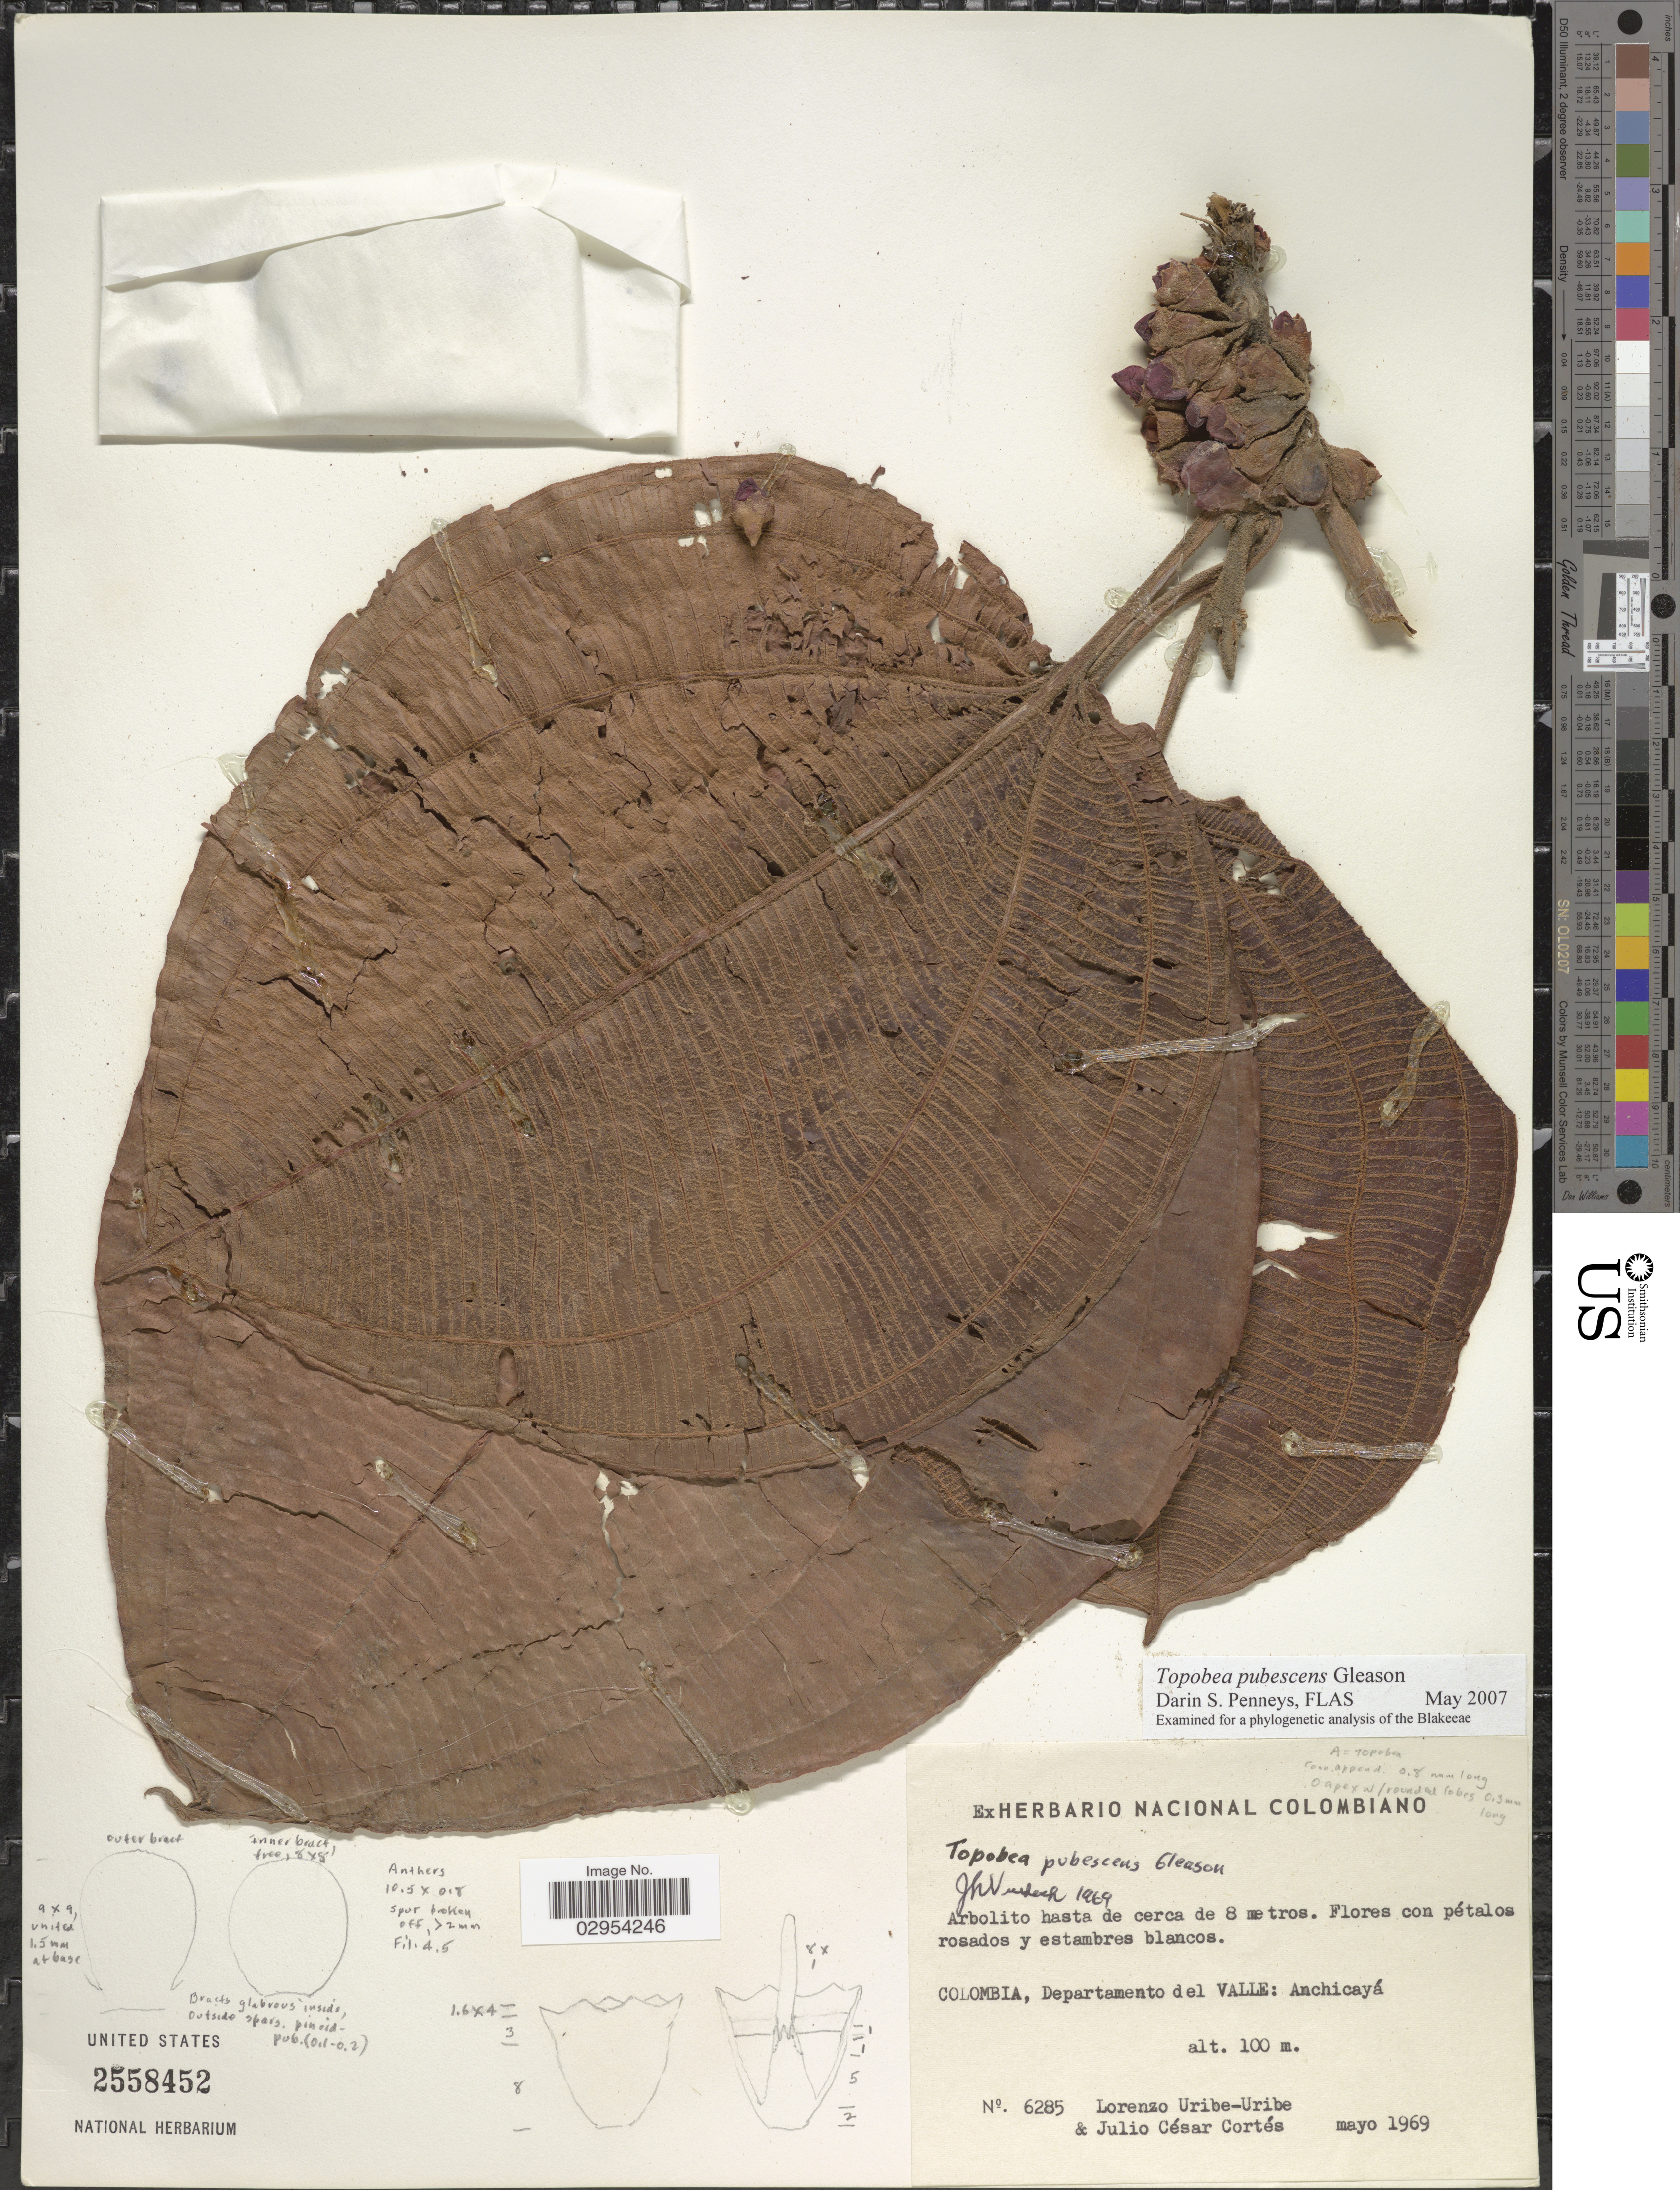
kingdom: Plantae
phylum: Tracheophyta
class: Magnoliopsida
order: Myrtales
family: Melastomataceae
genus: Topobea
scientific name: Topobea pubescens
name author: Gleason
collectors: L. Uribe & J. Cortes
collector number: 6285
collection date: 1969-05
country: Colombia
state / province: Valle del Cauca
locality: Departamento del Valle: Anchicayá.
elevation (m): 100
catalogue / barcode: US 2558452